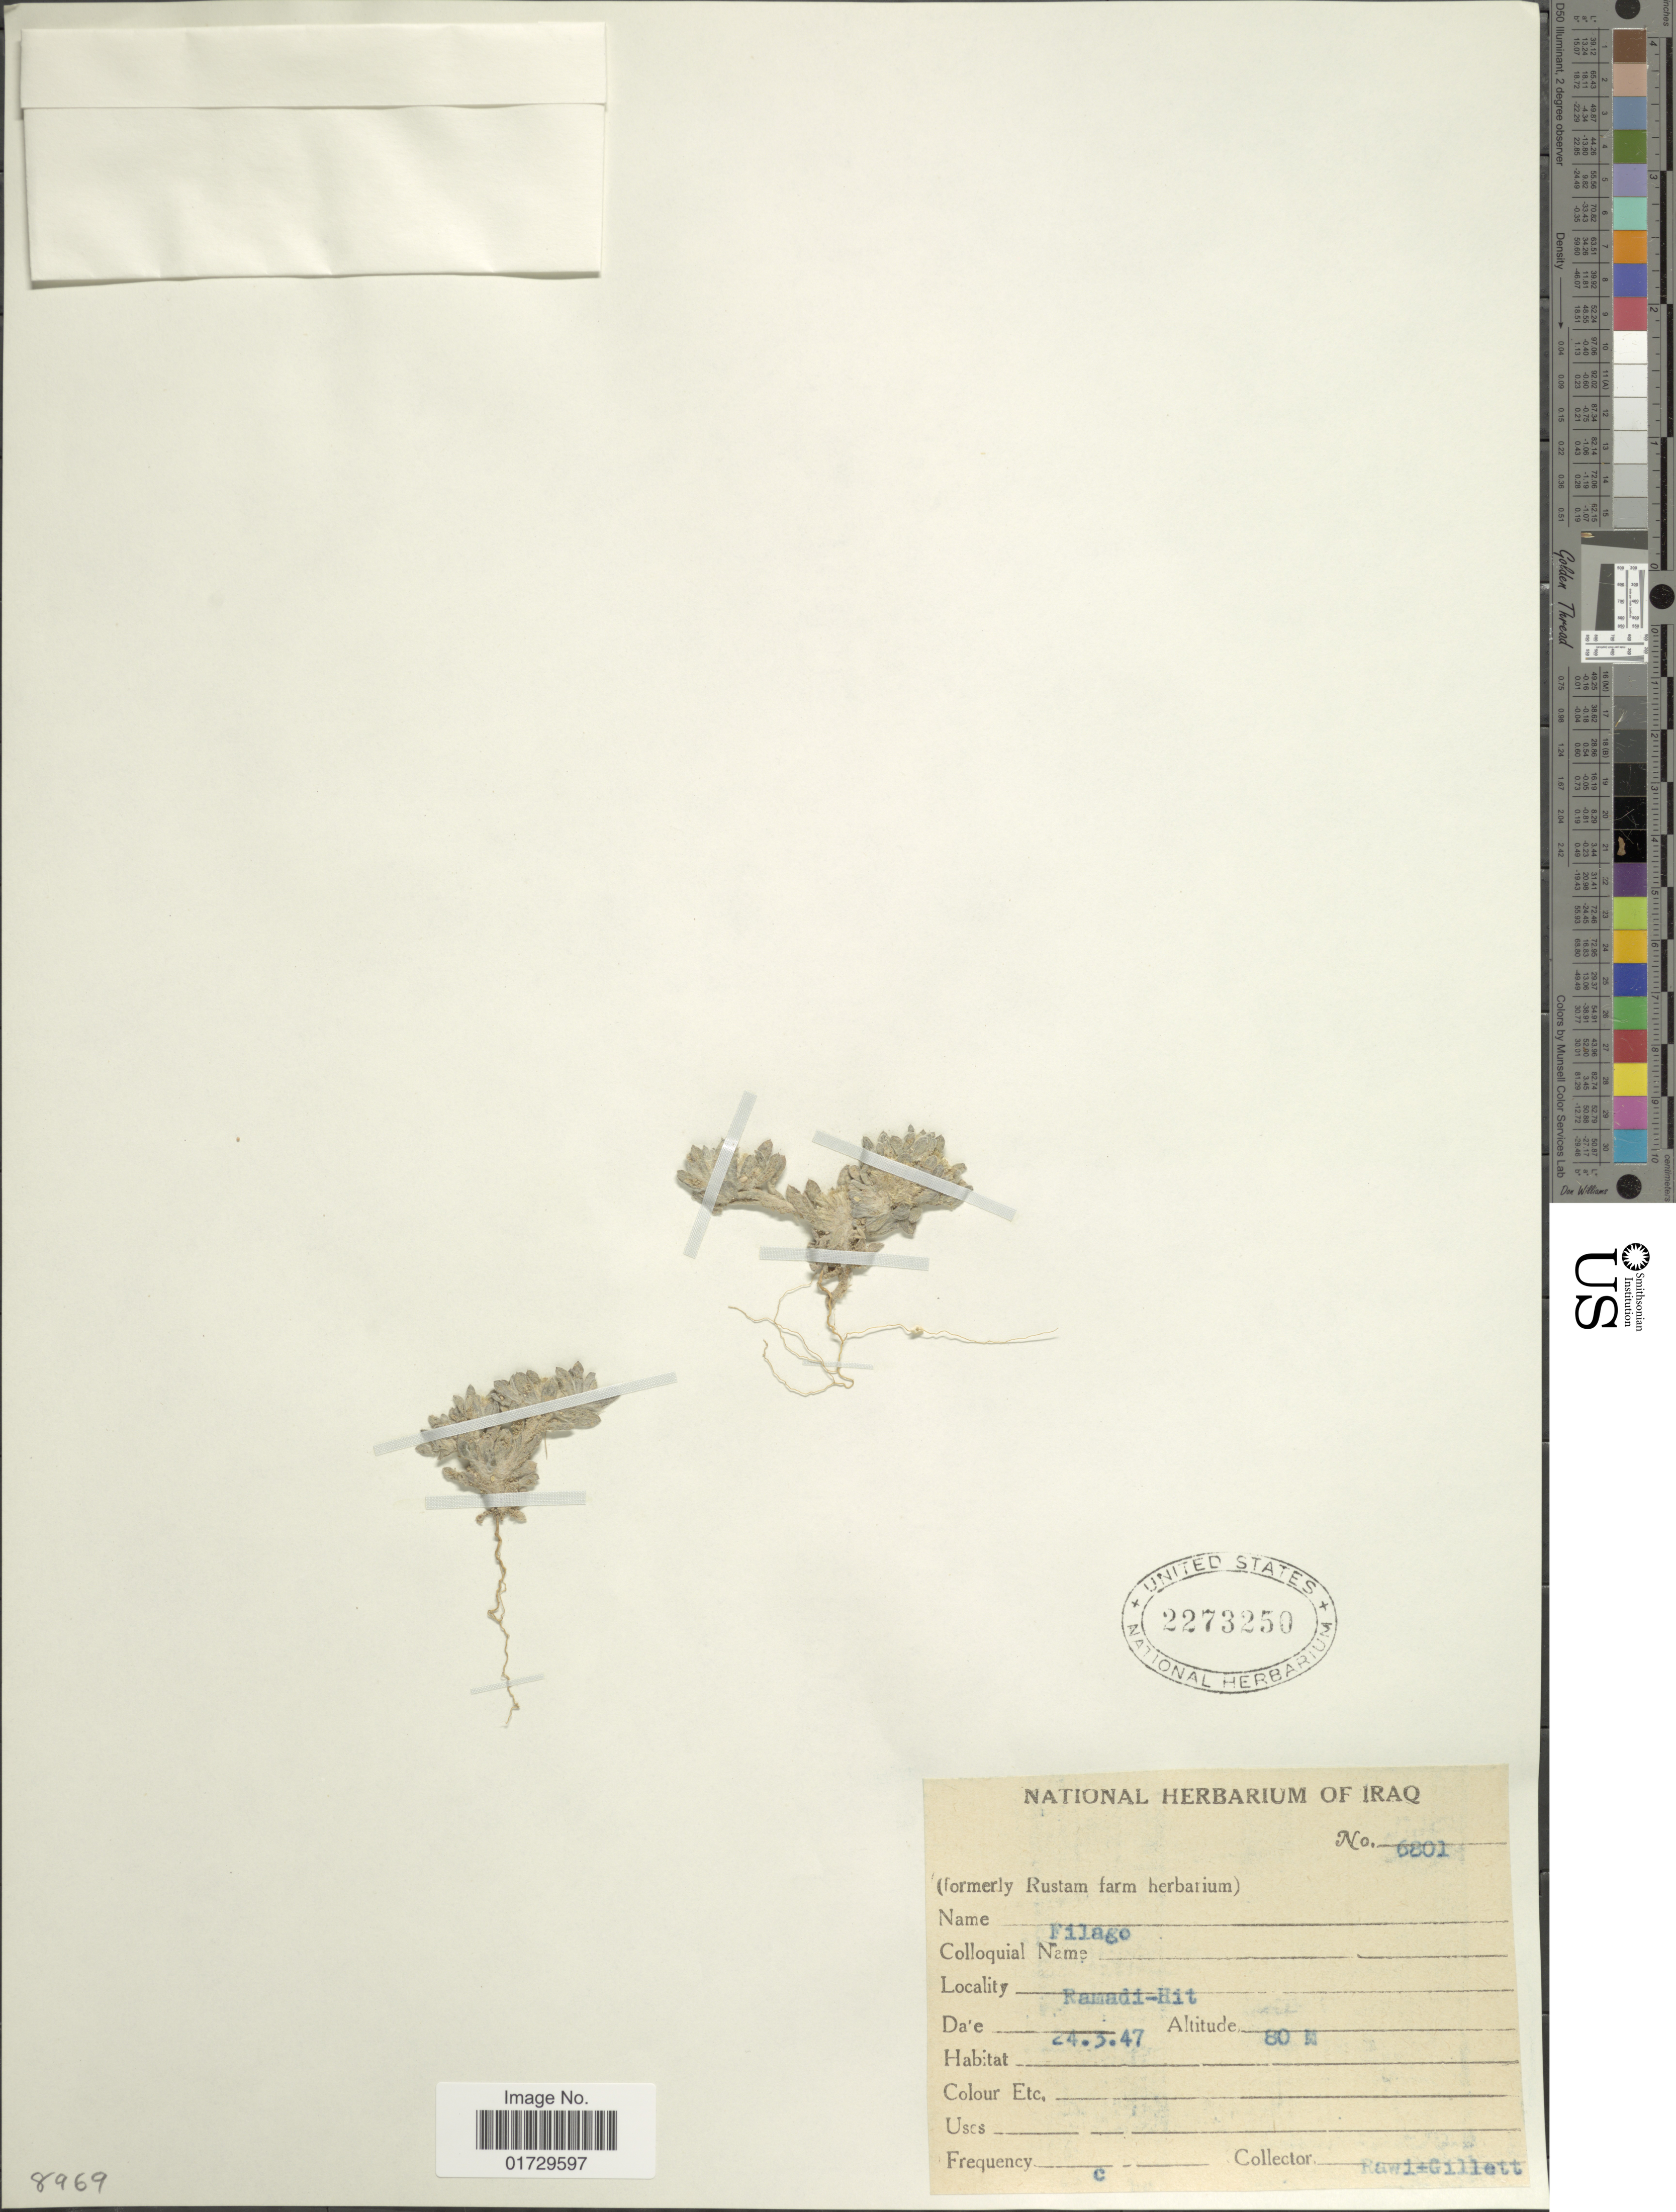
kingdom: Plantae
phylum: Tracheophyta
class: Magnoliopsida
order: Asterales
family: Asteraceae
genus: Filago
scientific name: Filago sp.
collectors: -. Rawi & Gillett, --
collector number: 6801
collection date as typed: Transcribed d/m/y: 24/3/47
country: Iraq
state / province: Al Anbar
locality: Ramadi-Hit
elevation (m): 80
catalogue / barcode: US 2273250